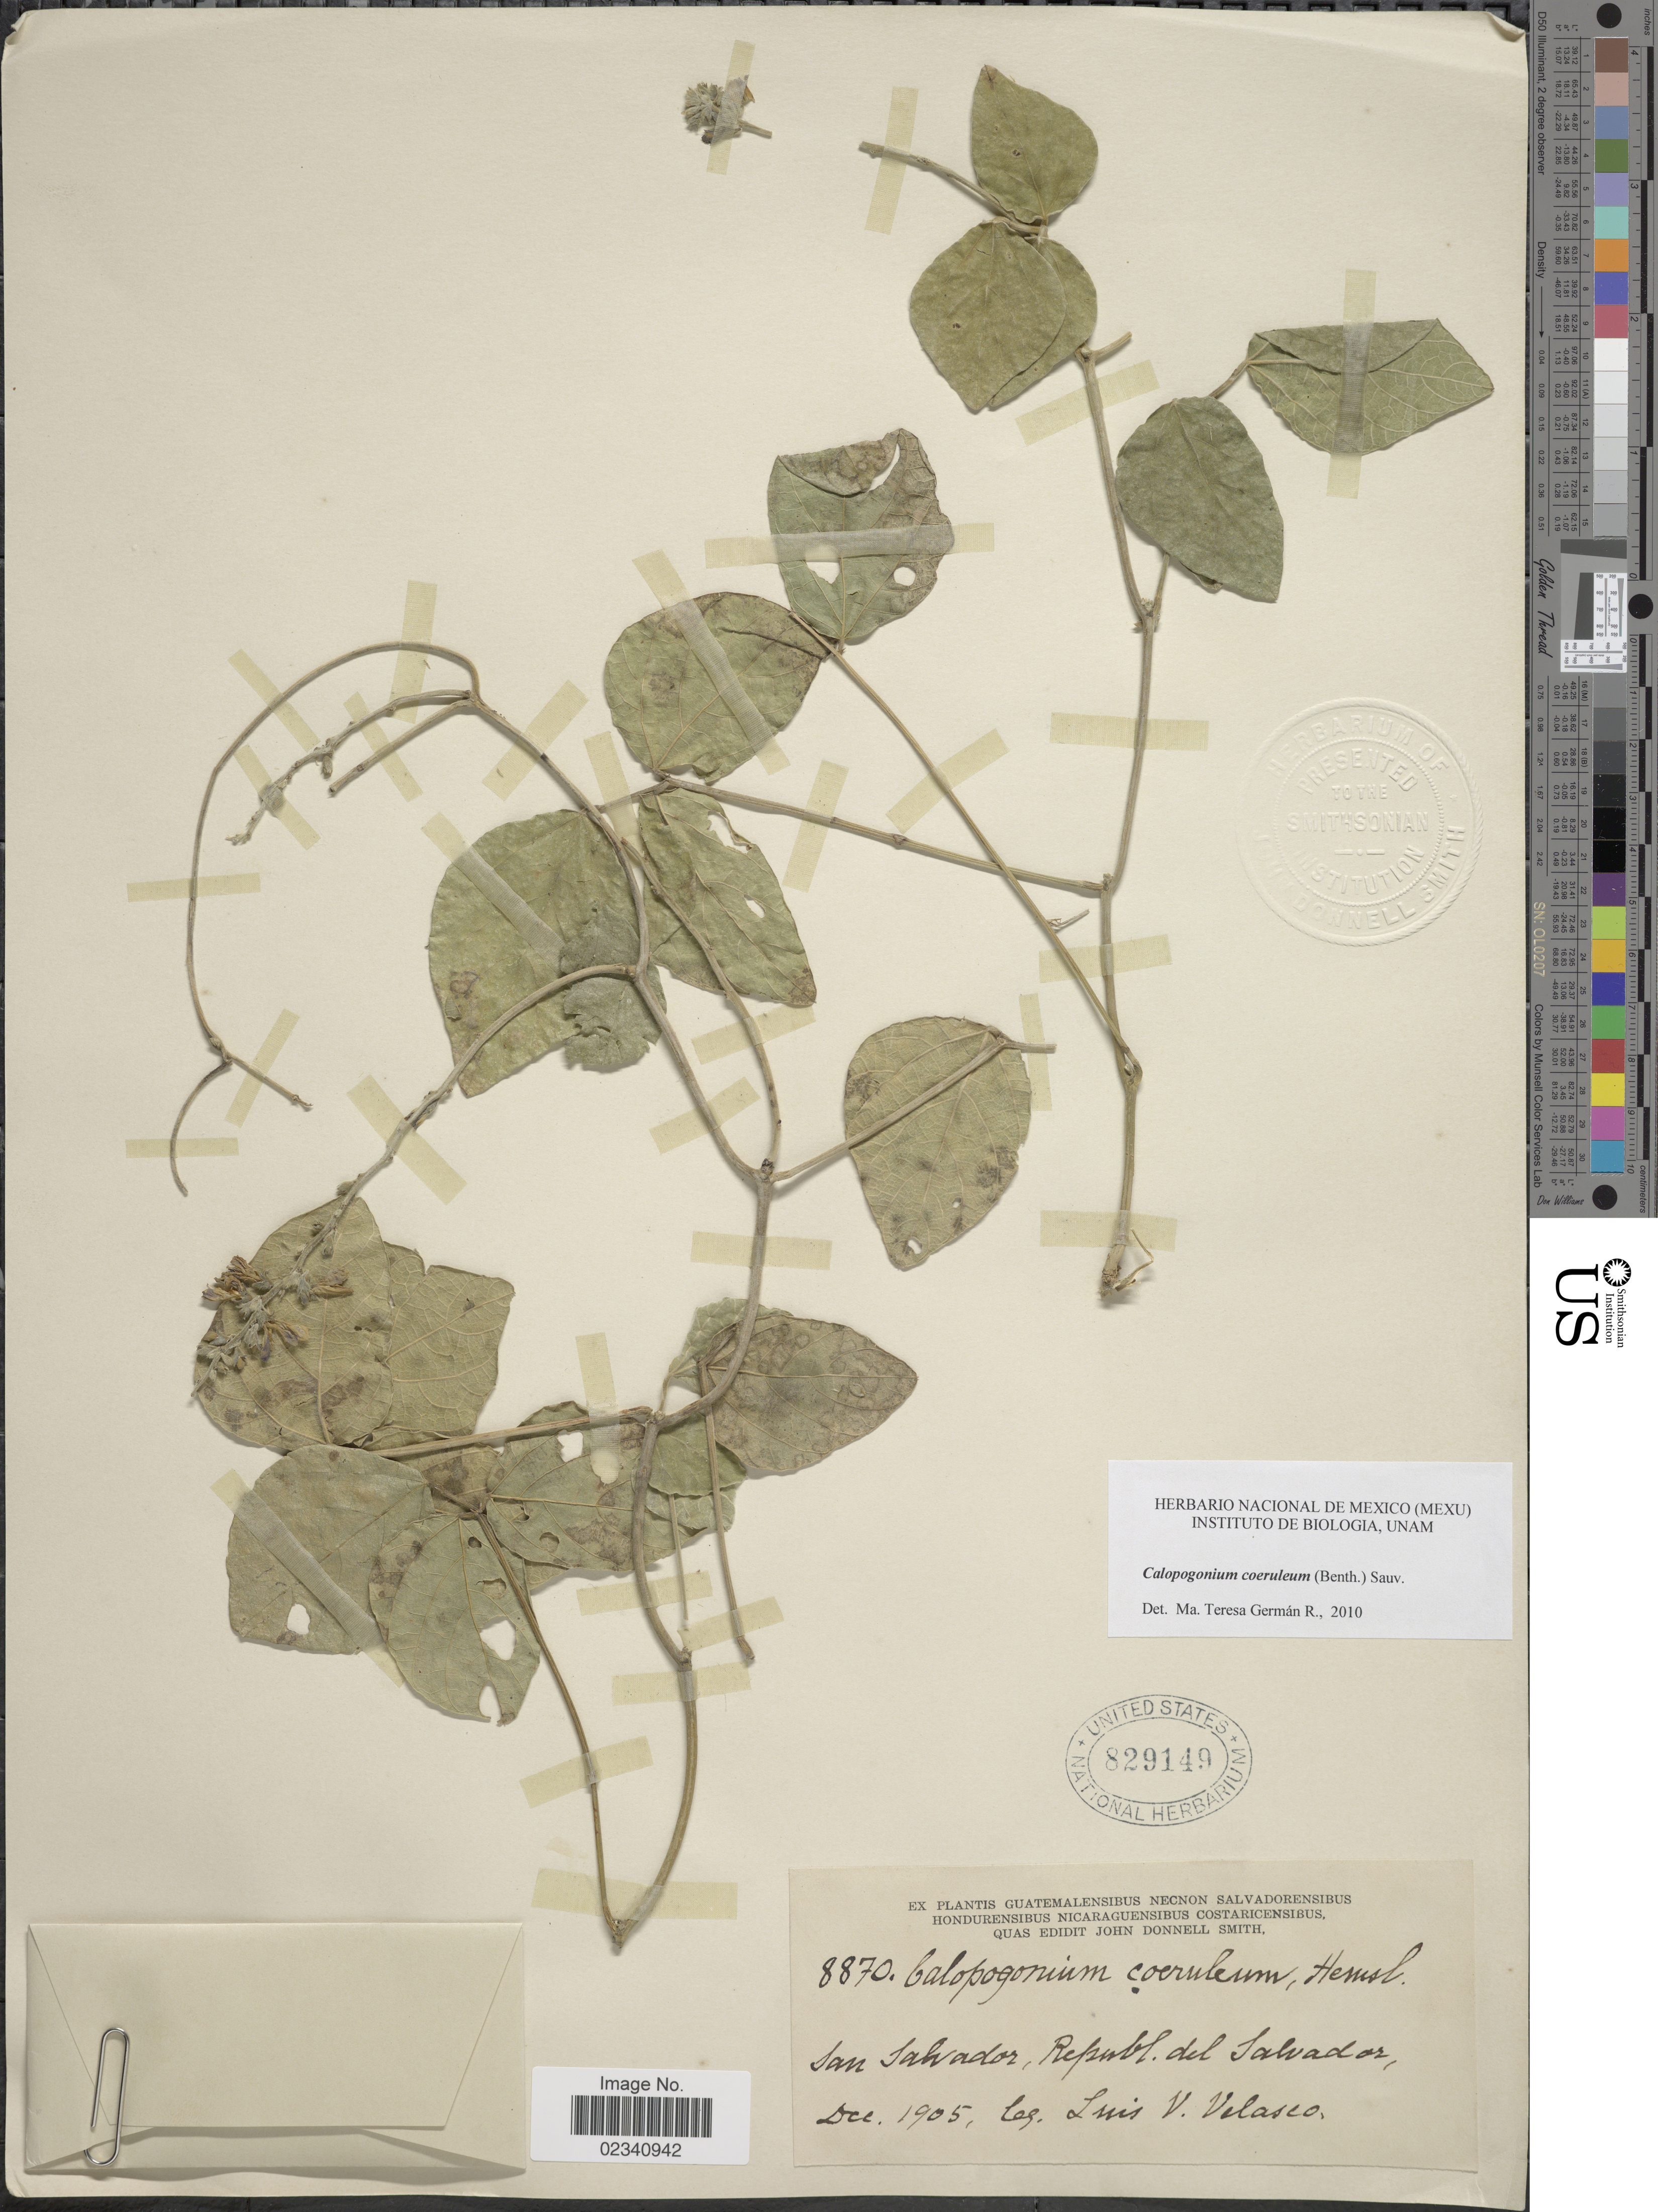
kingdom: Plantae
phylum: Tracheophyta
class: Magnoliopsida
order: Fabales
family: Fabaceae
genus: Calopogonium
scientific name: Calopogonium caeruleum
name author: (Benth.) C. Wright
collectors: L. Velasco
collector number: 8870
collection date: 1905-12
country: El Salvador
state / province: San Salvador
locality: San Salvador, Republ. del Salvador.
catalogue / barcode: US 829149